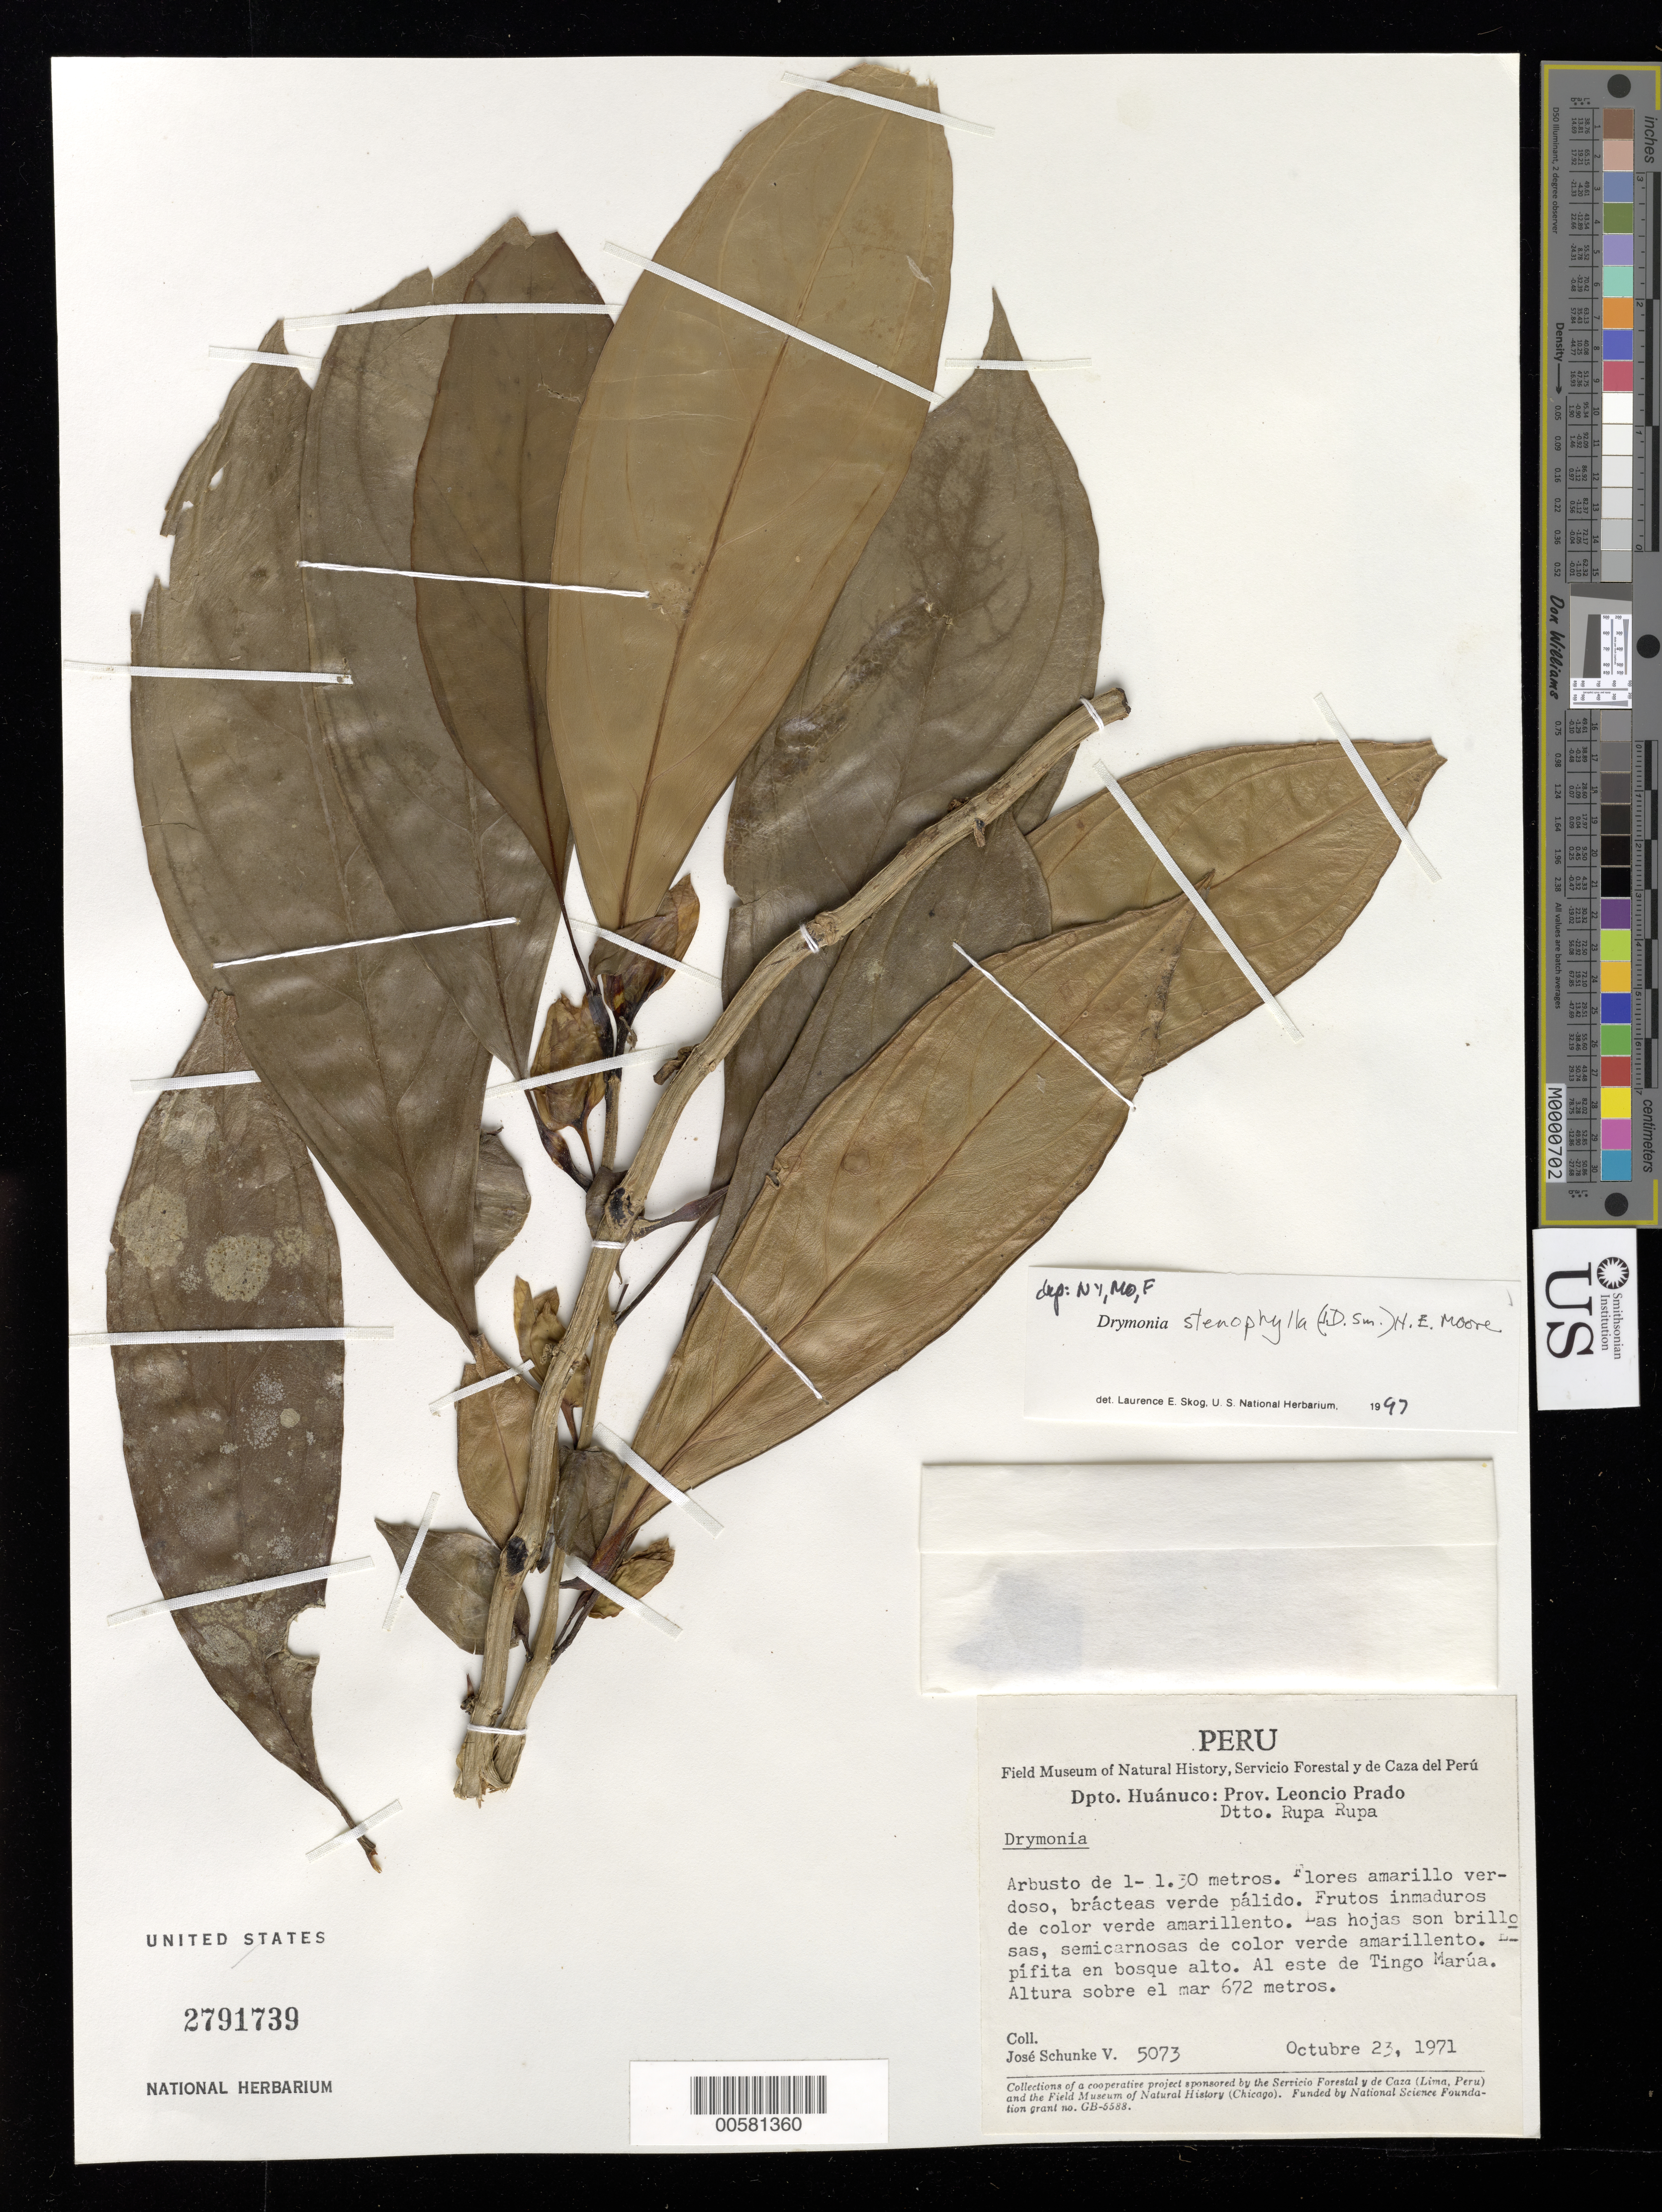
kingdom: Plantae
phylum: Tracheophyta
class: Magnoliopsida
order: Lamiales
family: Gesneriaceae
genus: Drymonia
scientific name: Drymonia stenophylla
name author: (Donn. Sm.) H.E. Moore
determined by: Skog, Laurence E.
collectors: J. Schunke Vigo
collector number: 5073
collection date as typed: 23 Oct 1971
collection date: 1971-10-23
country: Peru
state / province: Huánuco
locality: Prov. Leoncio Prado, Dtto. Rupa Rupa; al este de Tingo María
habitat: En bosque alto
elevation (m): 672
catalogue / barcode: US 2791739